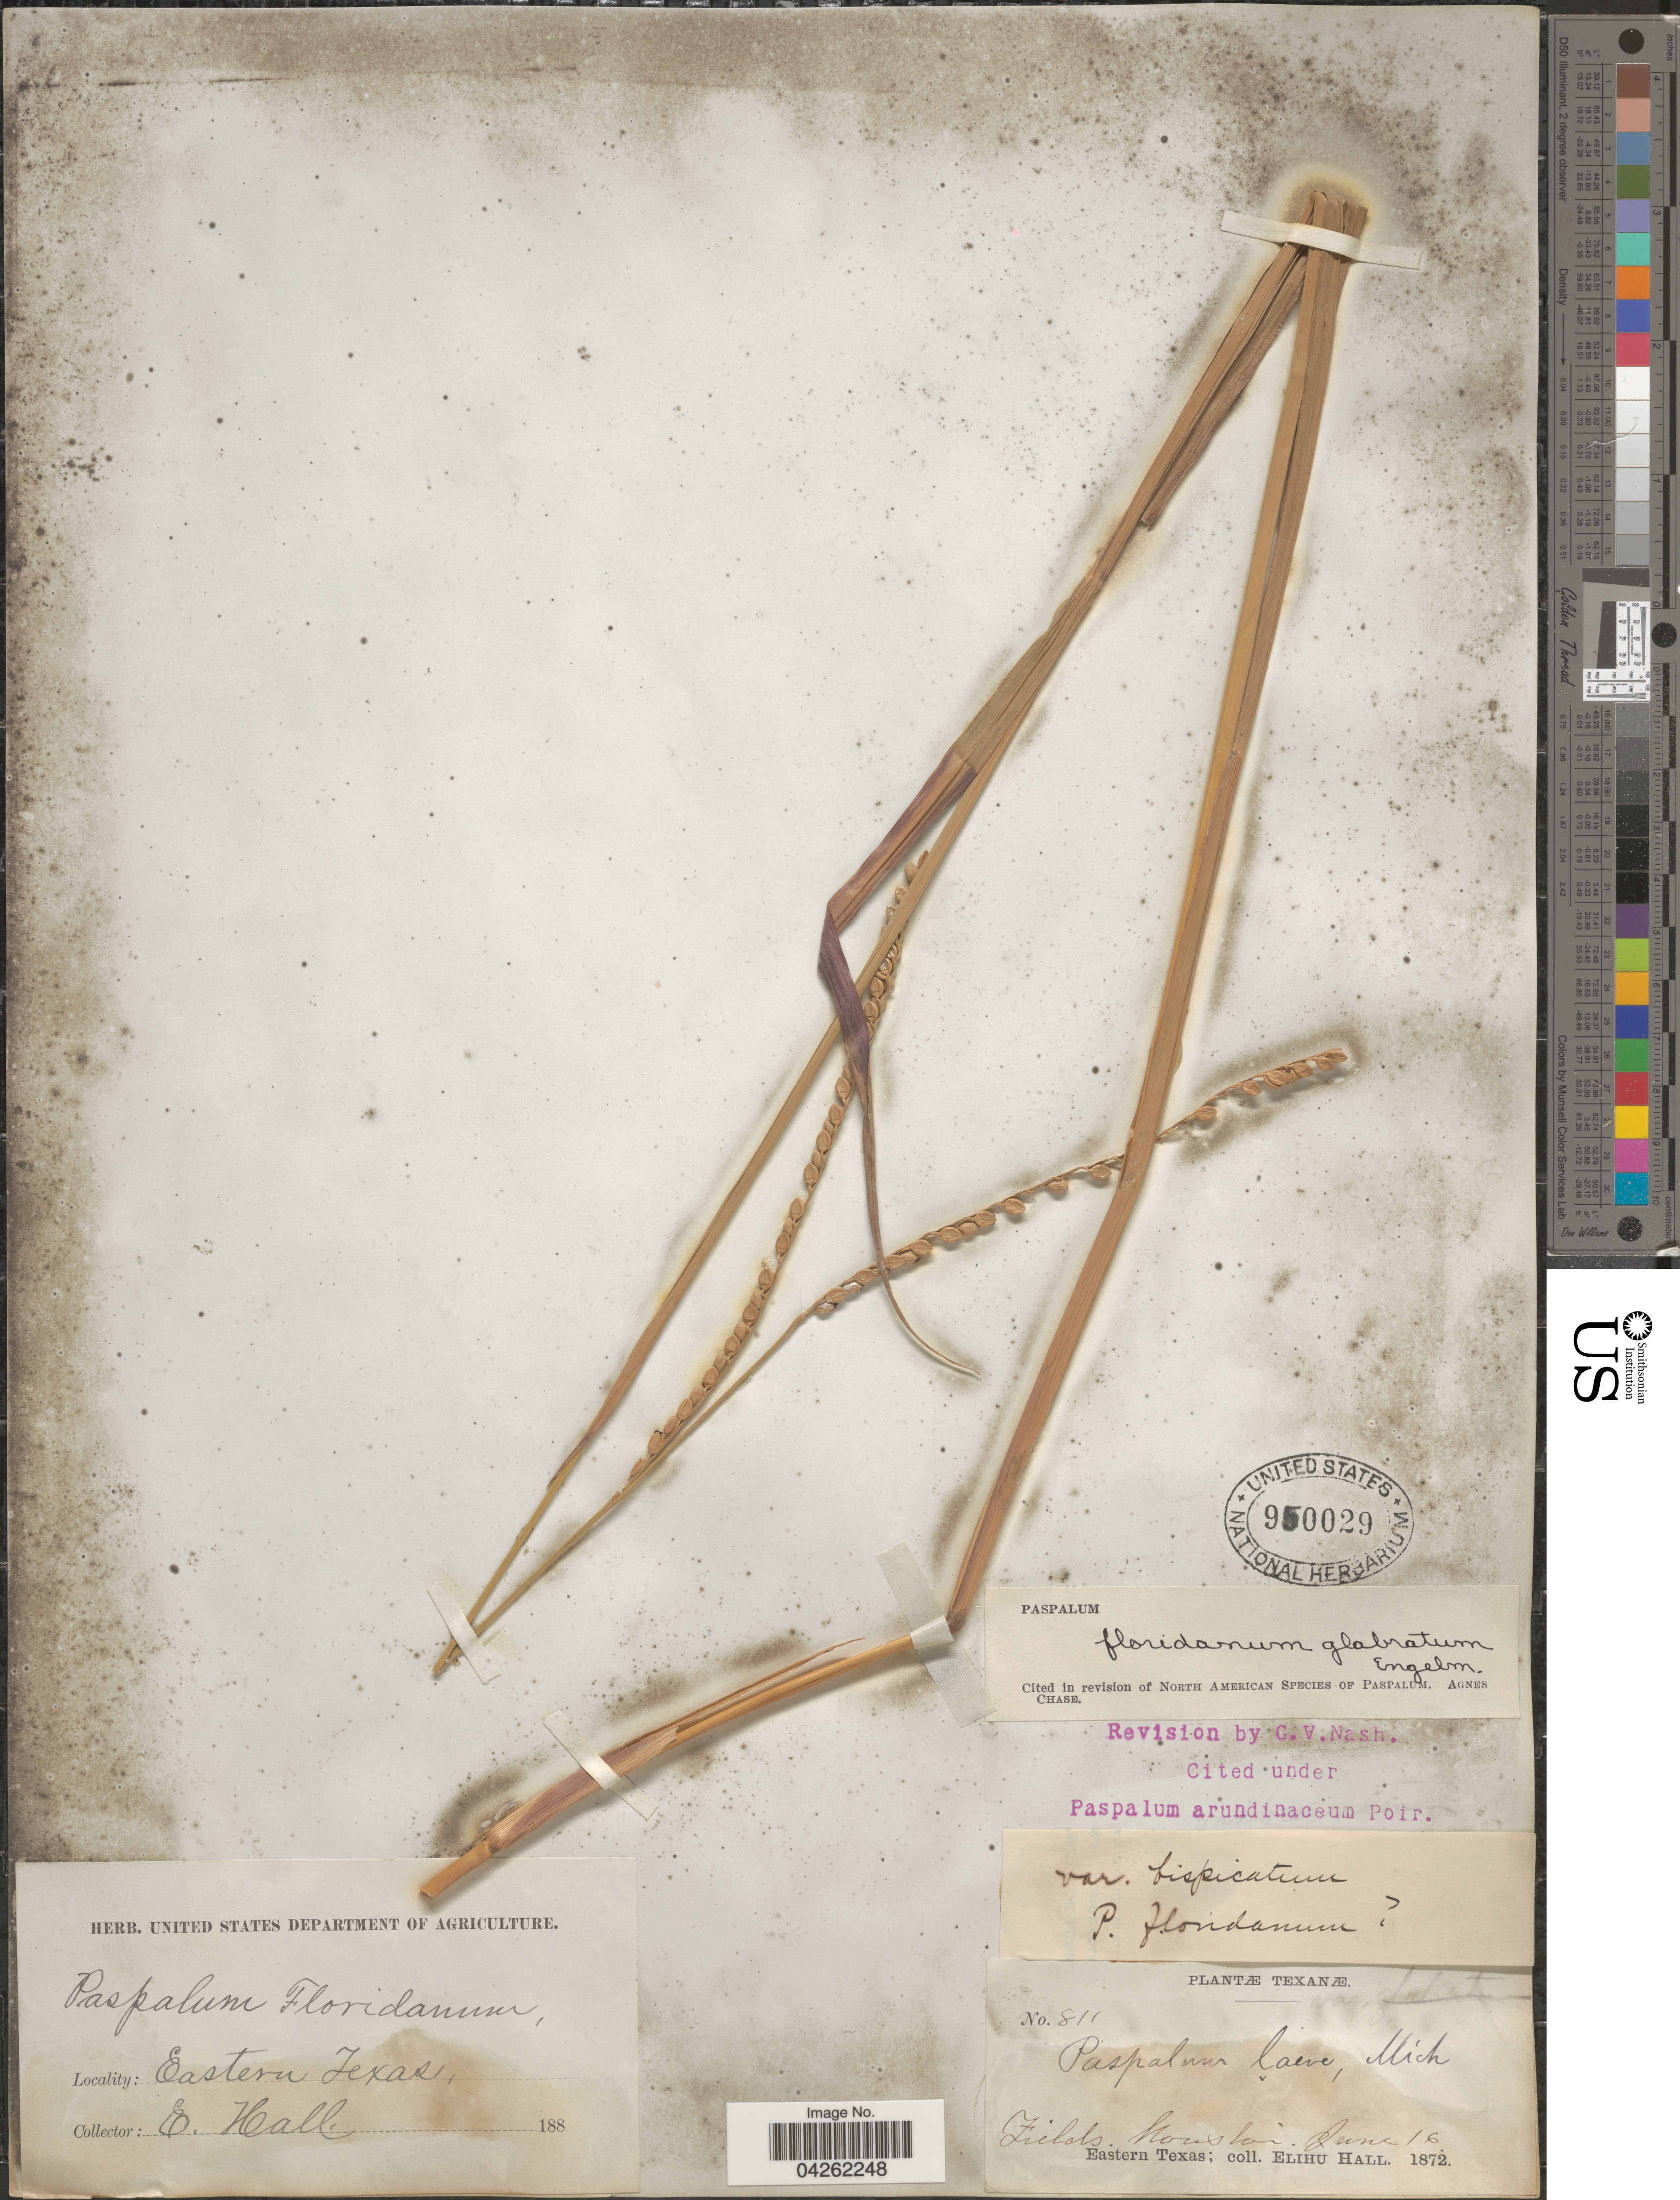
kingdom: Plantae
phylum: Tracheophyta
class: Liliopsida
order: Poales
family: Poaceae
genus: Paspalum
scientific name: Paspalum floridanum var. glabratum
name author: Engelm. ex Vasey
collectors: E. Hall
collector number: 811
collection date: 1872-06-16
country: United States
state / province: Texas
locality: Fields. Houston. Eastern Texas.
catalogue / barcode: US 950029